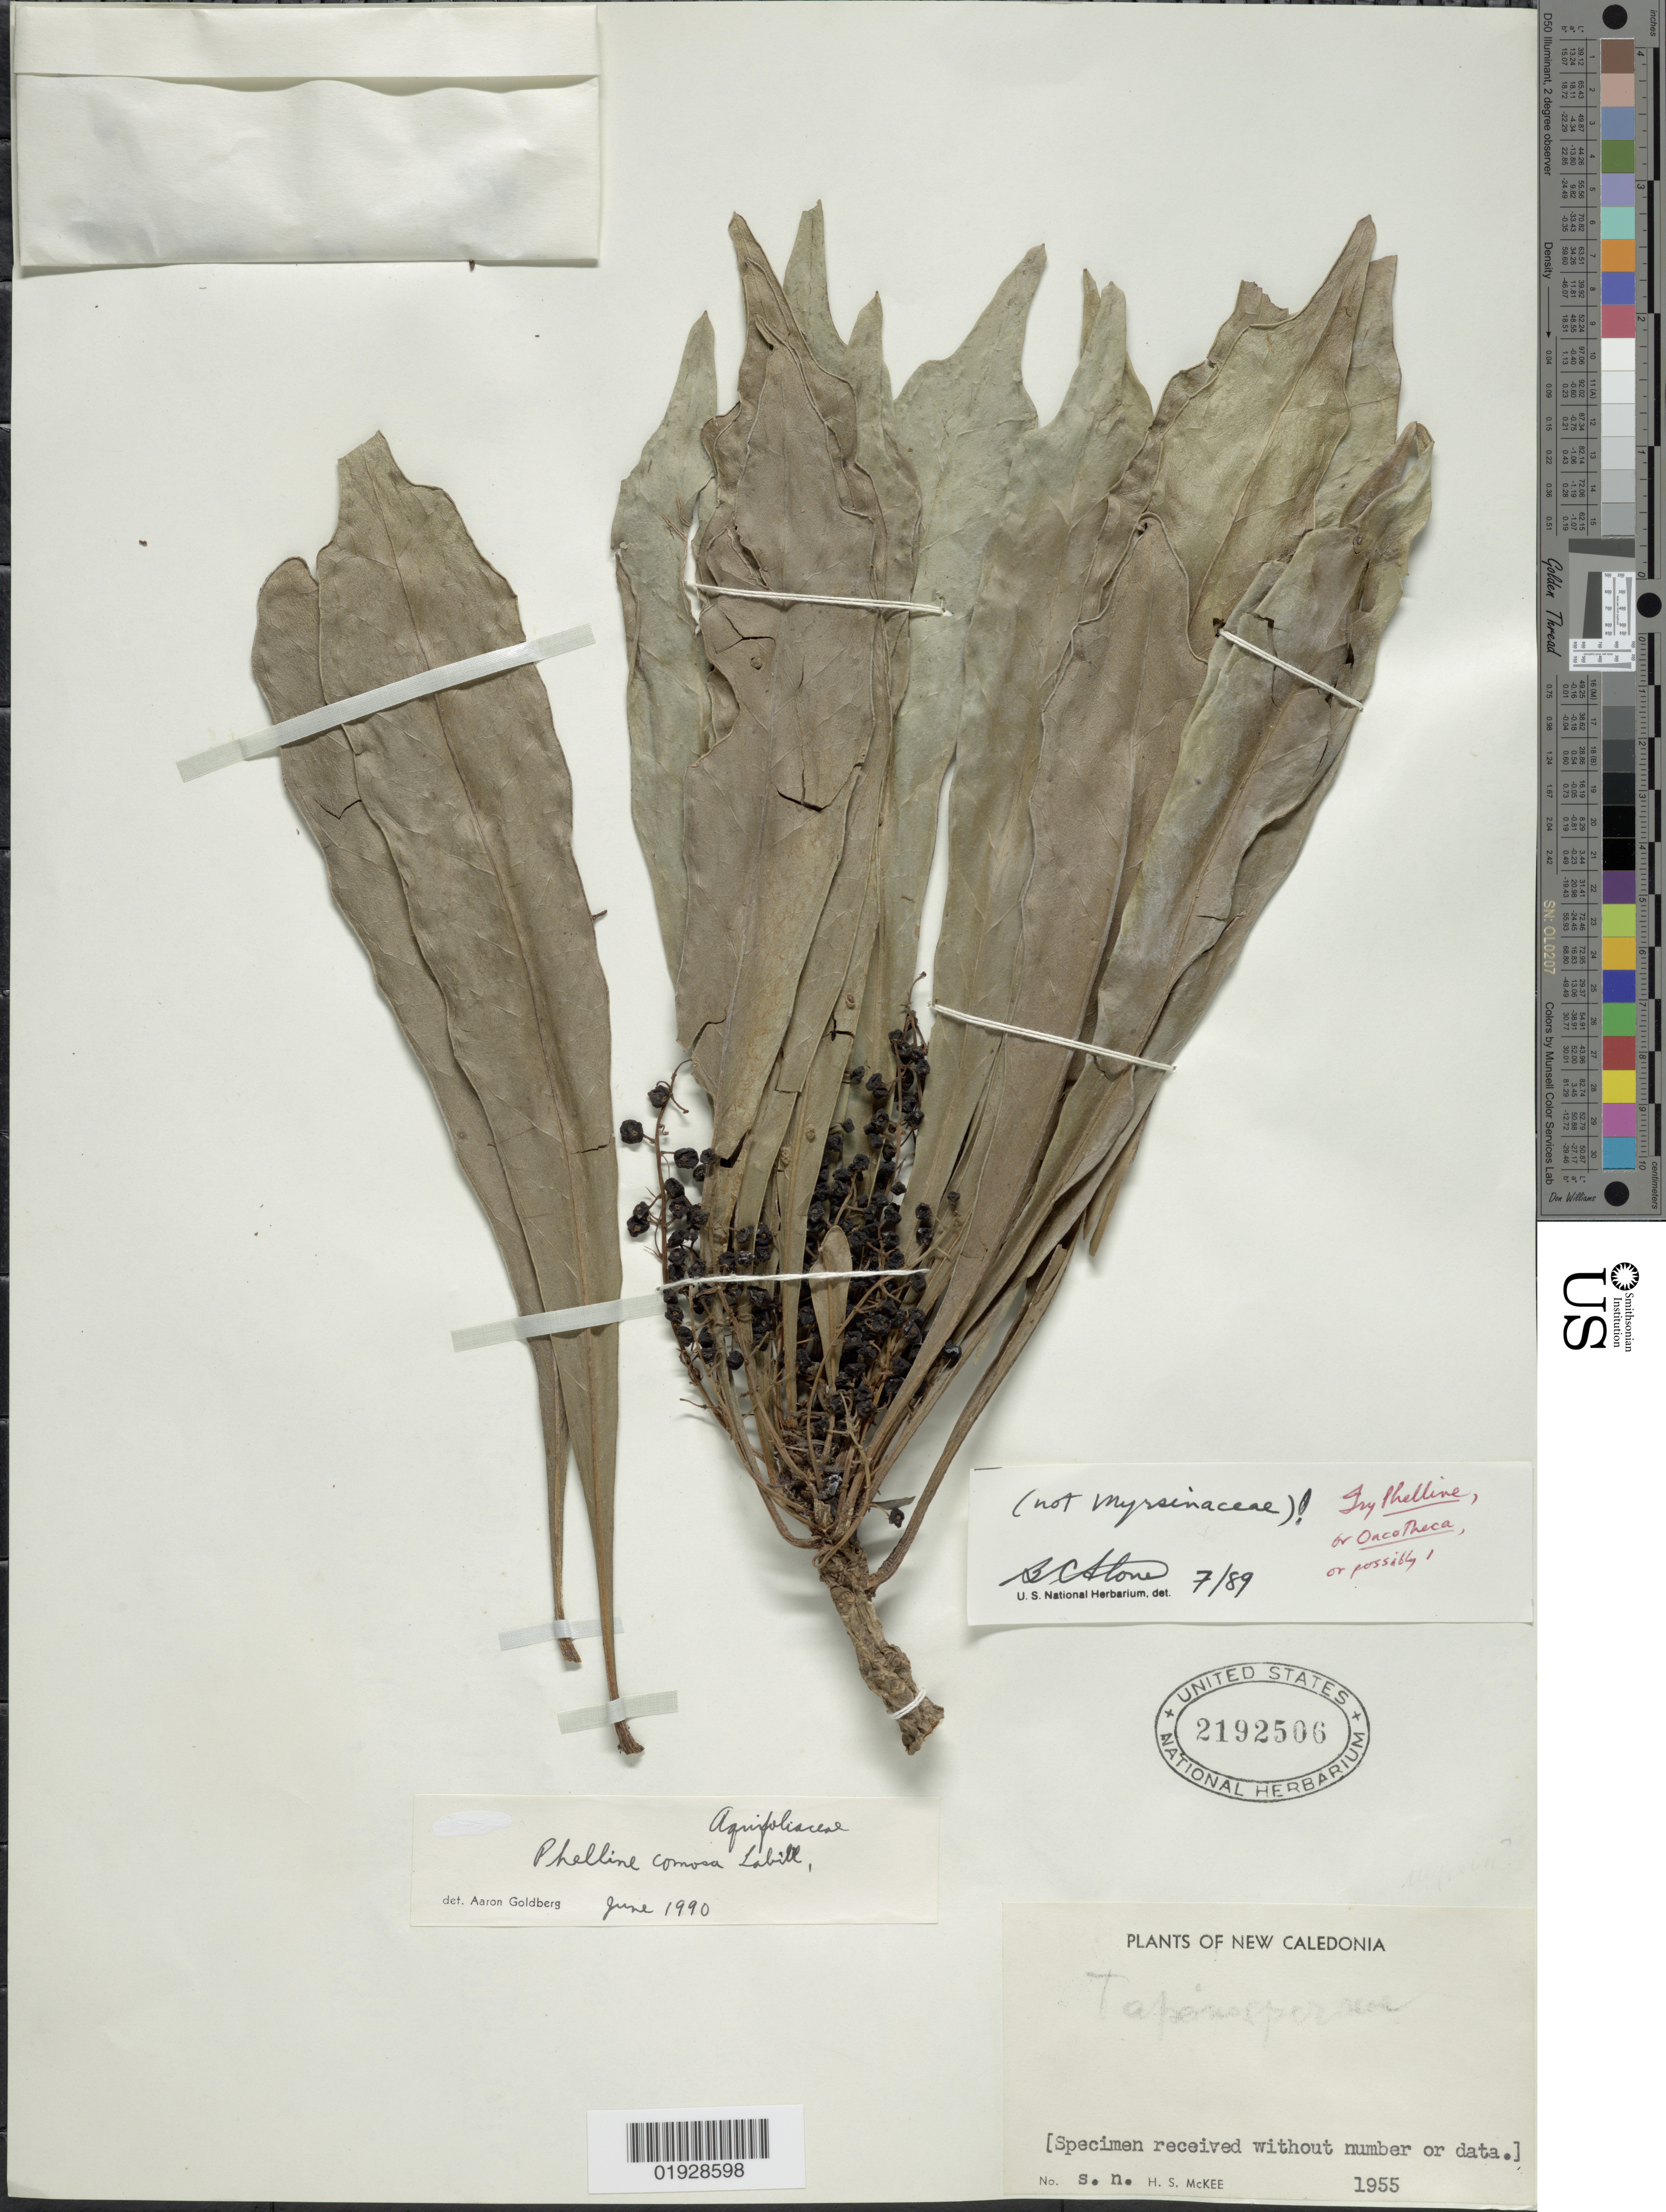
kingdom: Plantae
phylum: Tracheophyta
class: Magnoliopsida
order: Asterales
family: Phellinaceae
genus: Phelline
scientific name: Phelline comosa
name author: Labill.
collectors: H. S. McKee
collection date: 1955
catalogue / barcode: US 2192506